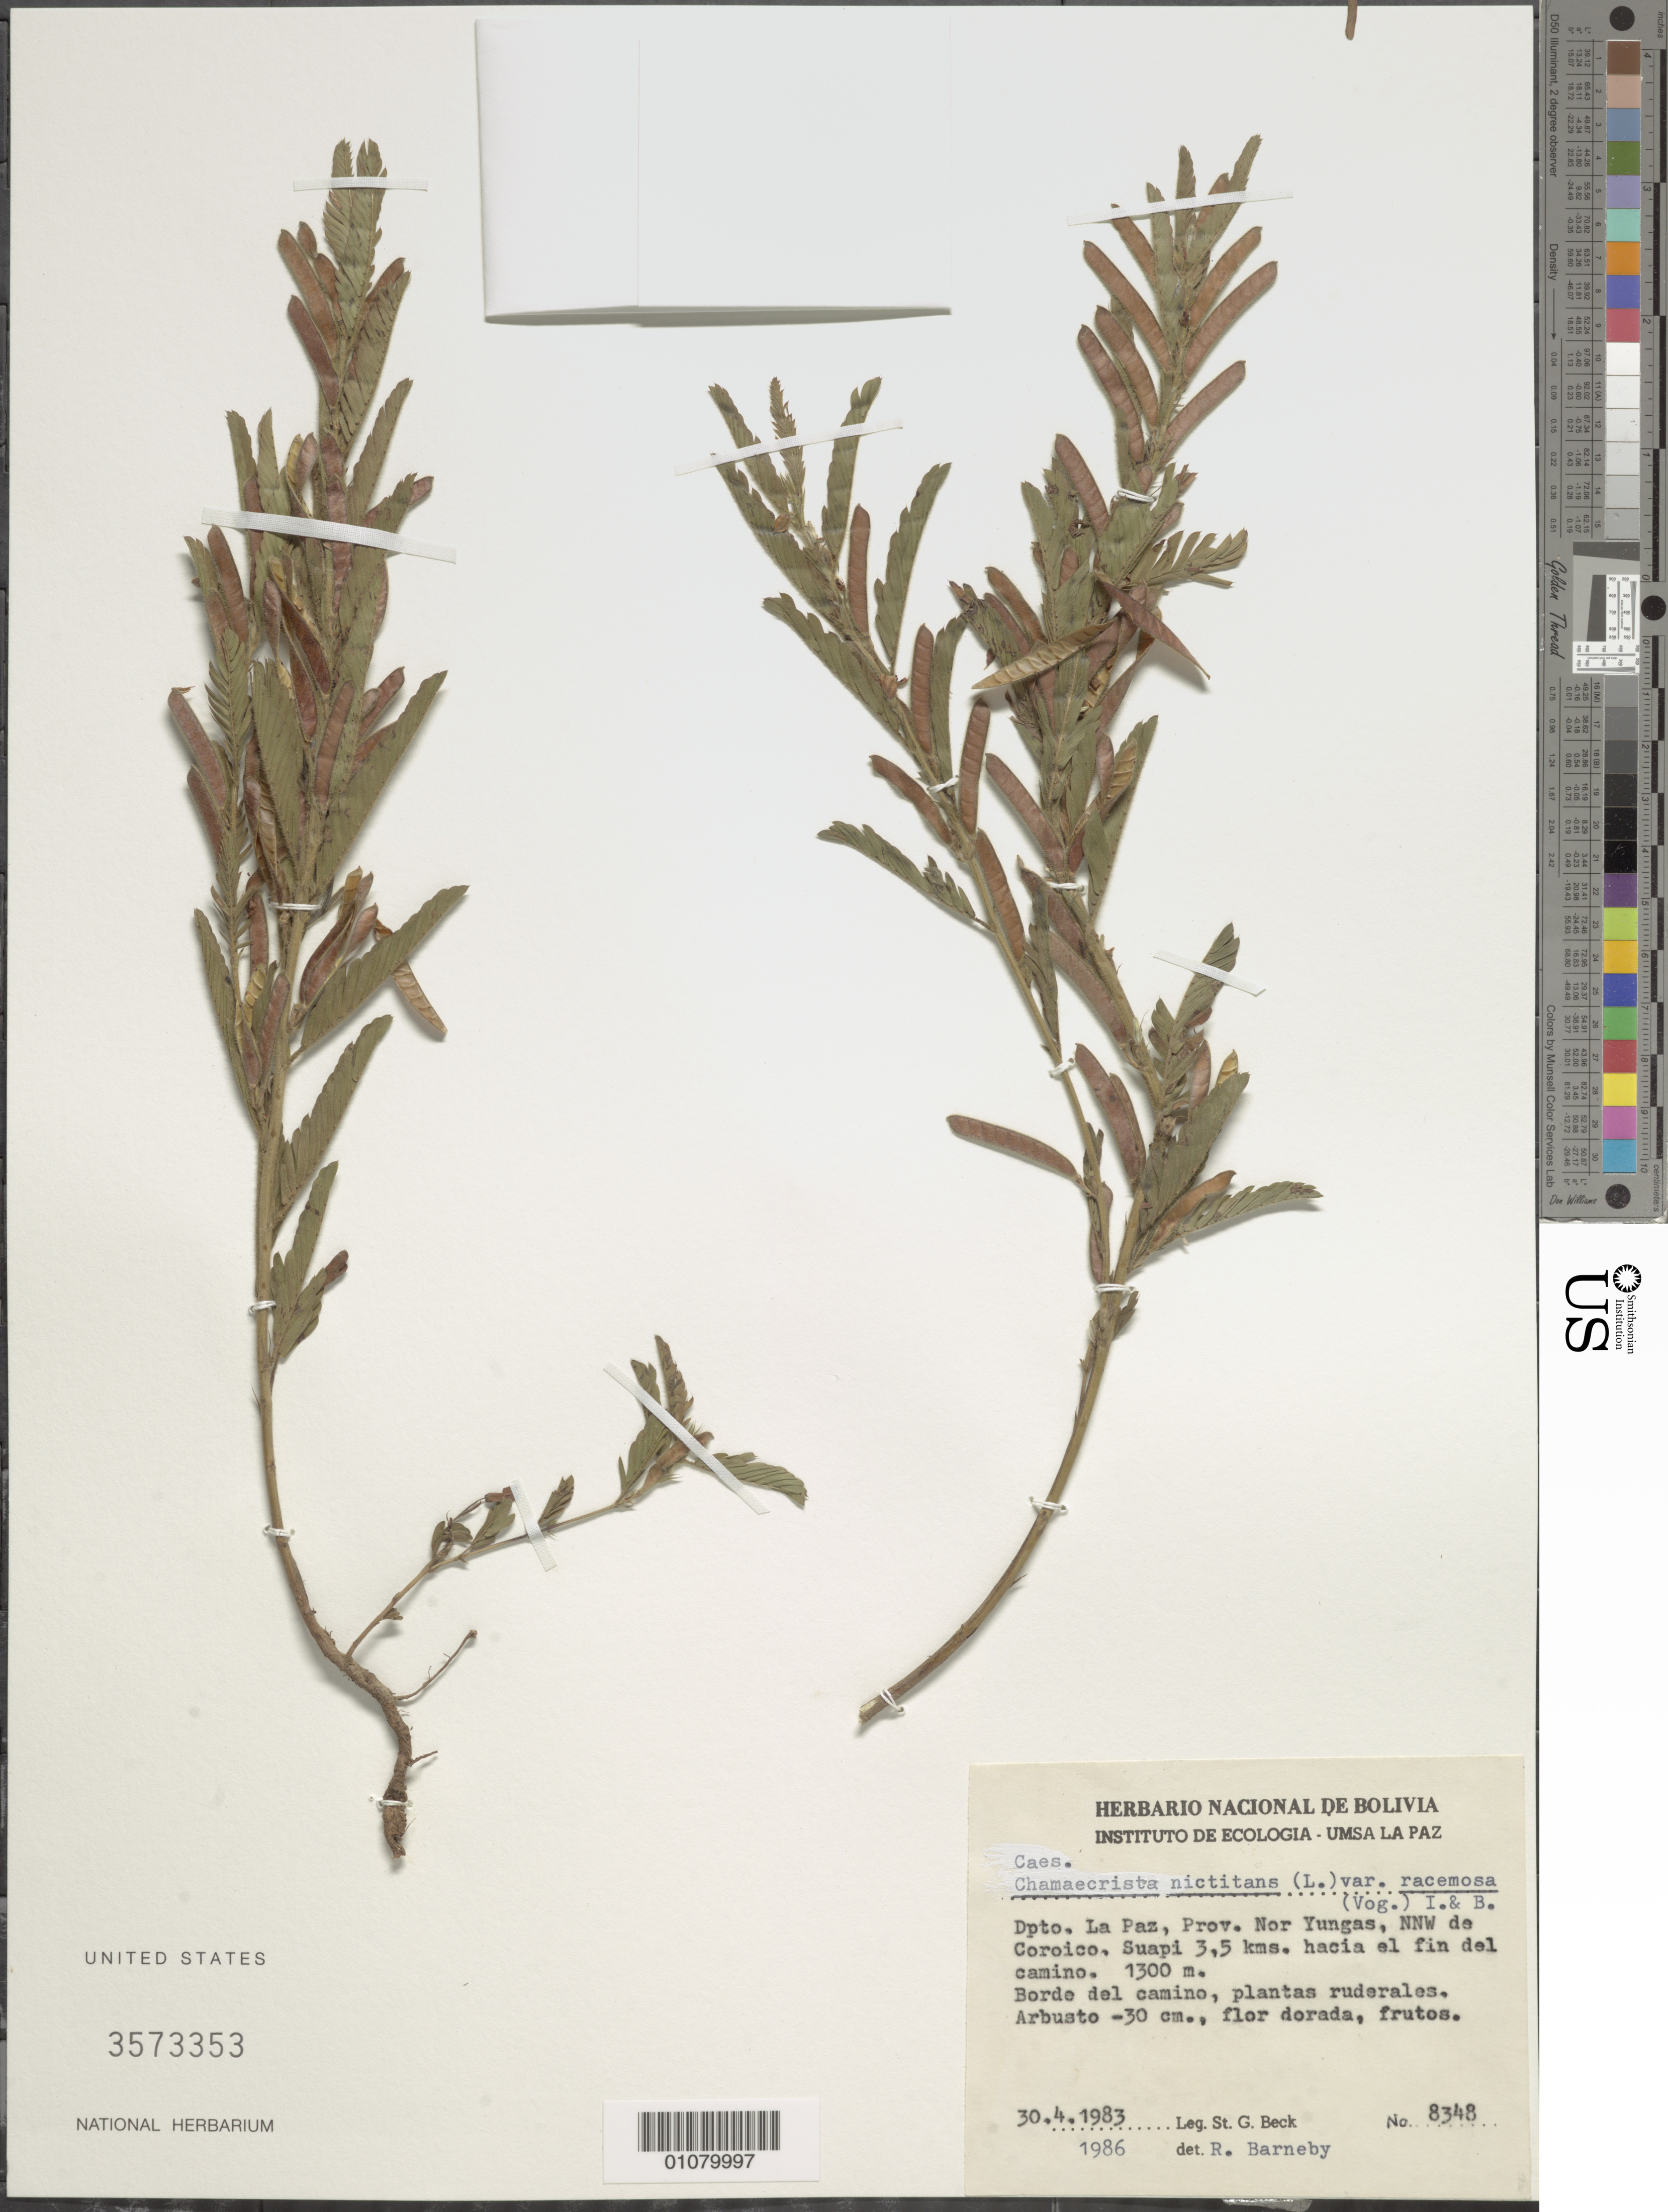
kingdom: Plantae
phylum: Tracheophyta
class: Magnoliopsida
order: Fabales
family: Fabaceae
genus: Chamaecrista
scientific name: Chamaecrista nictitans var. ramosa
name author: (Vogel) H.S. Irwin & Barneby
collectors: S. G. Beck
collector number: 8348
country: Bolivia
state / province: La Paz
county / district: Nor Yungas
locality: NNW of Coroico, hacia el fin del Camino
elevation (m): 1300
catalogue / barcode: US 3573353